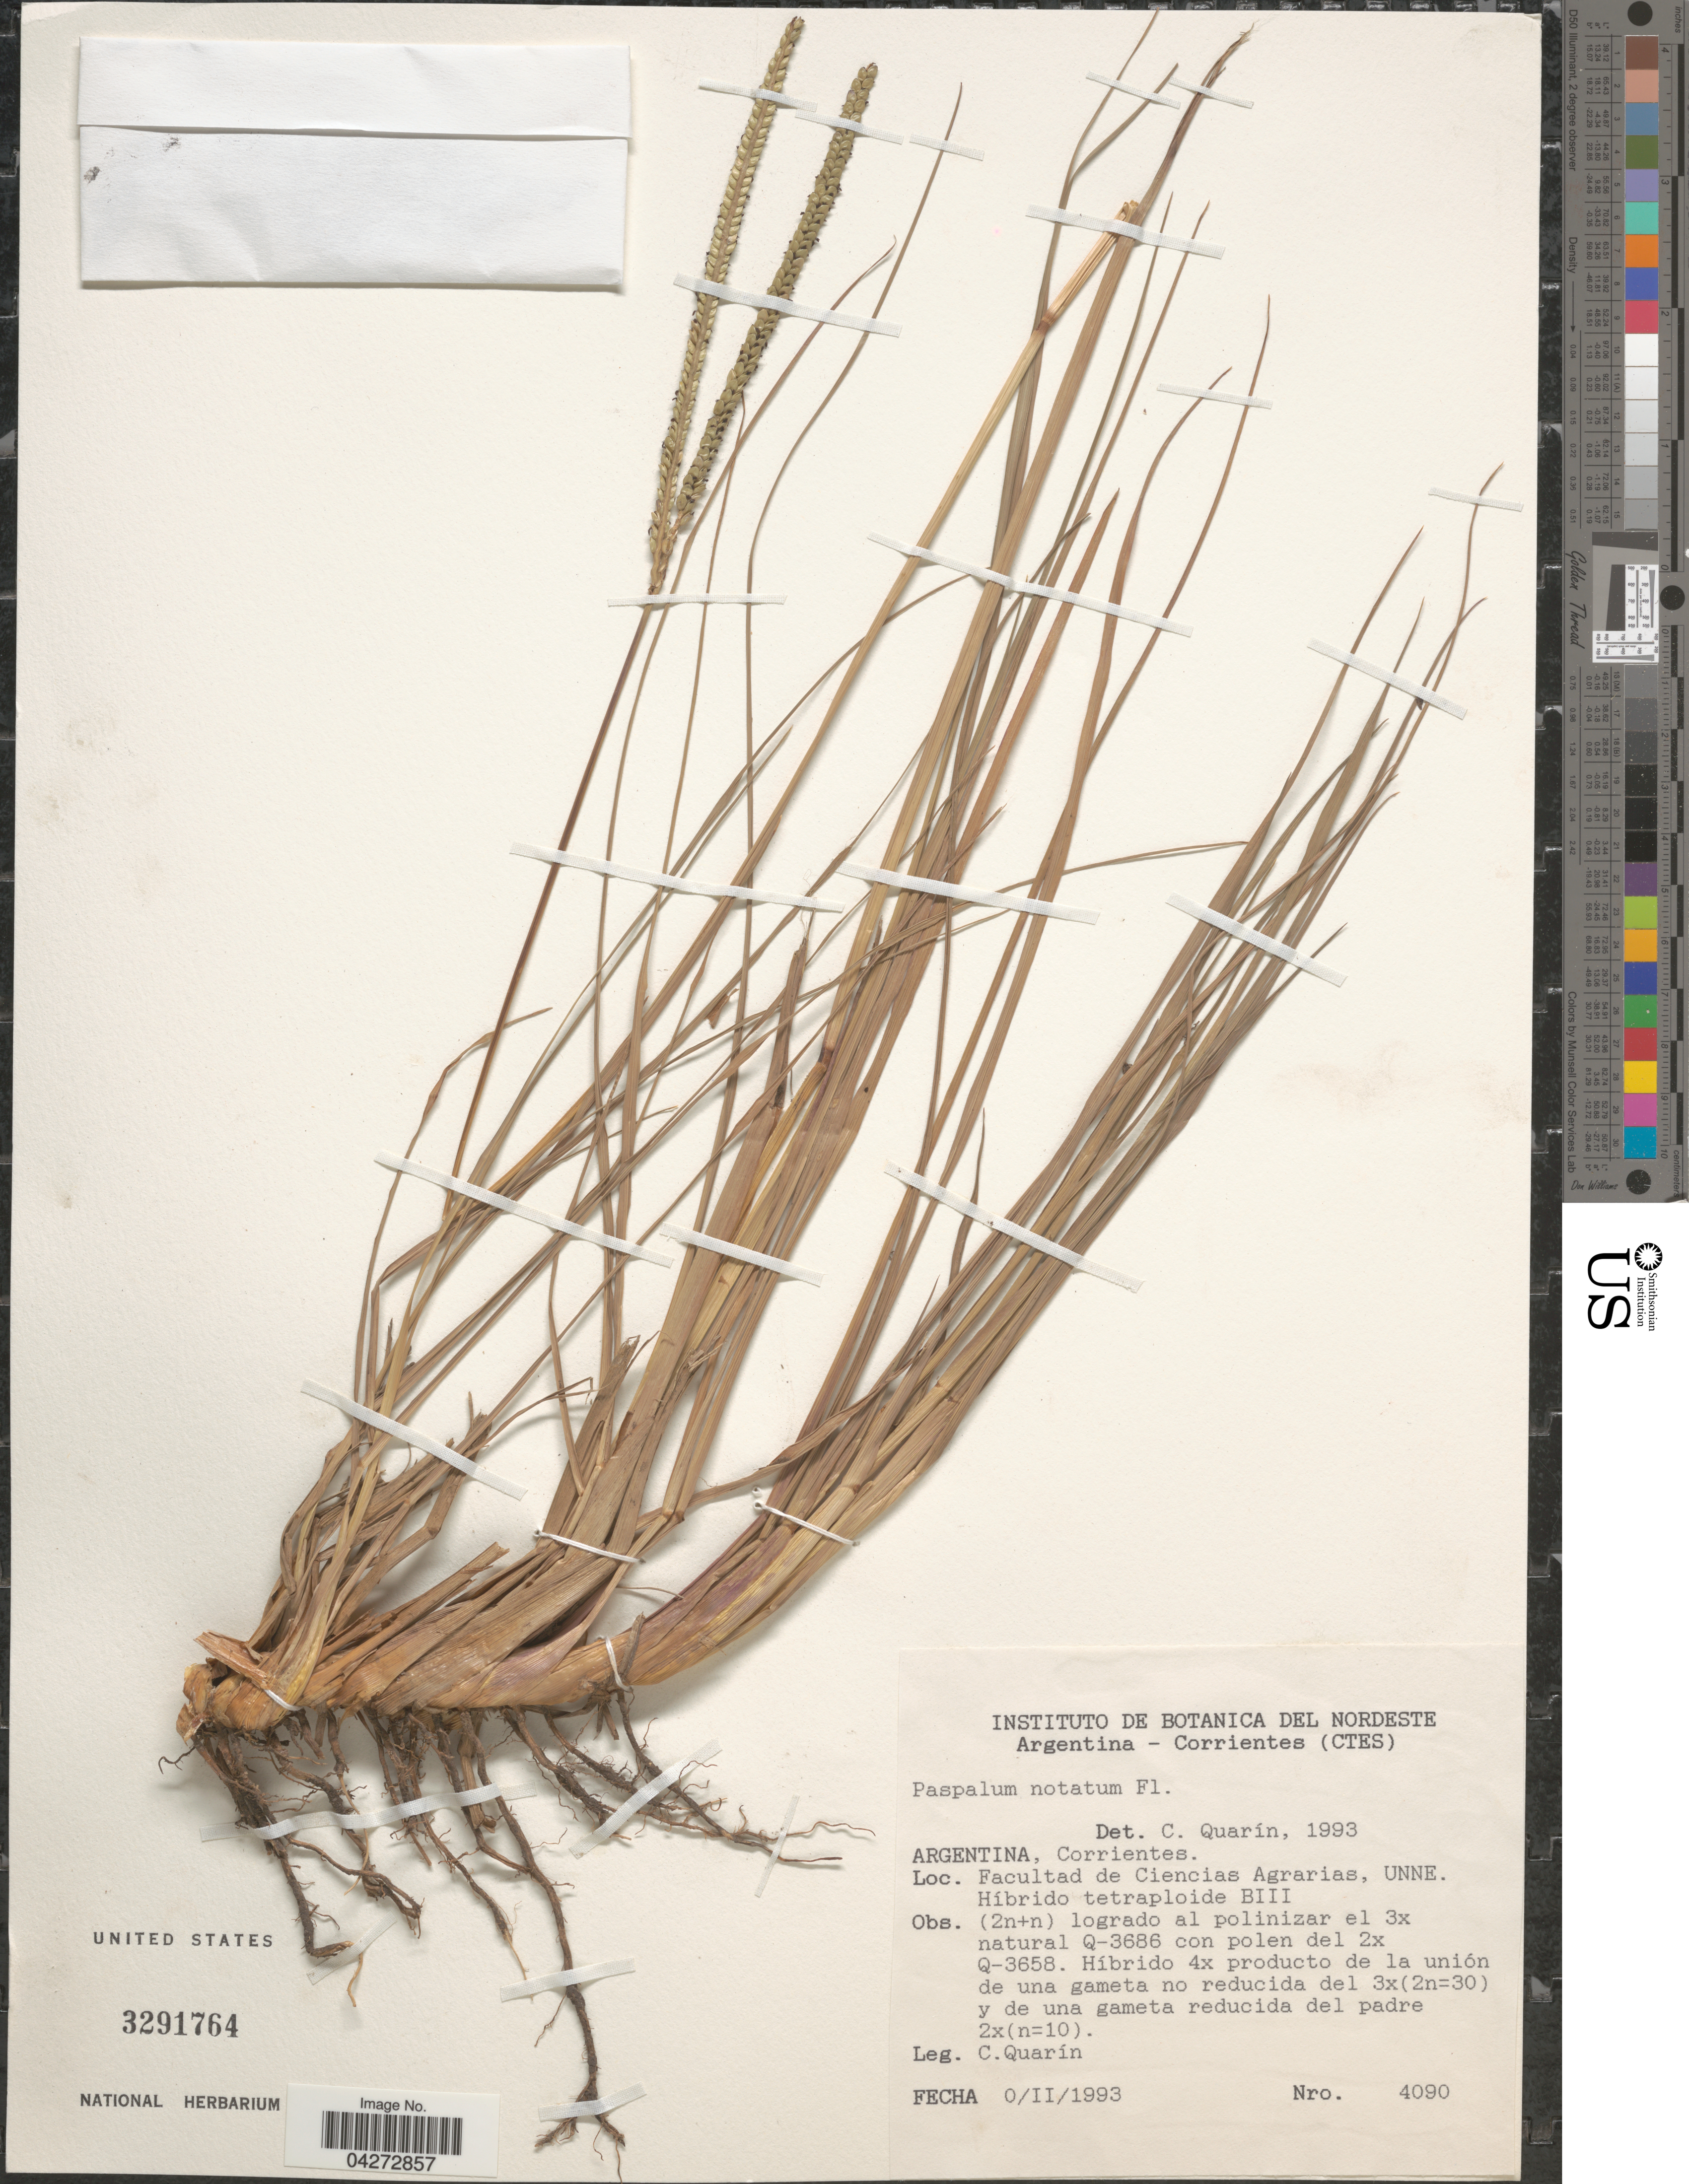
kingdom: Plantae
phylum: Tracheophyta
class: Liliopsida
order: Poales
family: Poaceae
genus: Paspalum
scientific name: Paspalum notatum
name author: Flüggé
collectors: C. Quarín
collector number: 4090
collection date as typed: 0/II/1993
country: Argentina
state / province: Corrientes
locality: Facultad de Ciencias Agrarias, UNNE.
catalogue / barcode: US 3291764